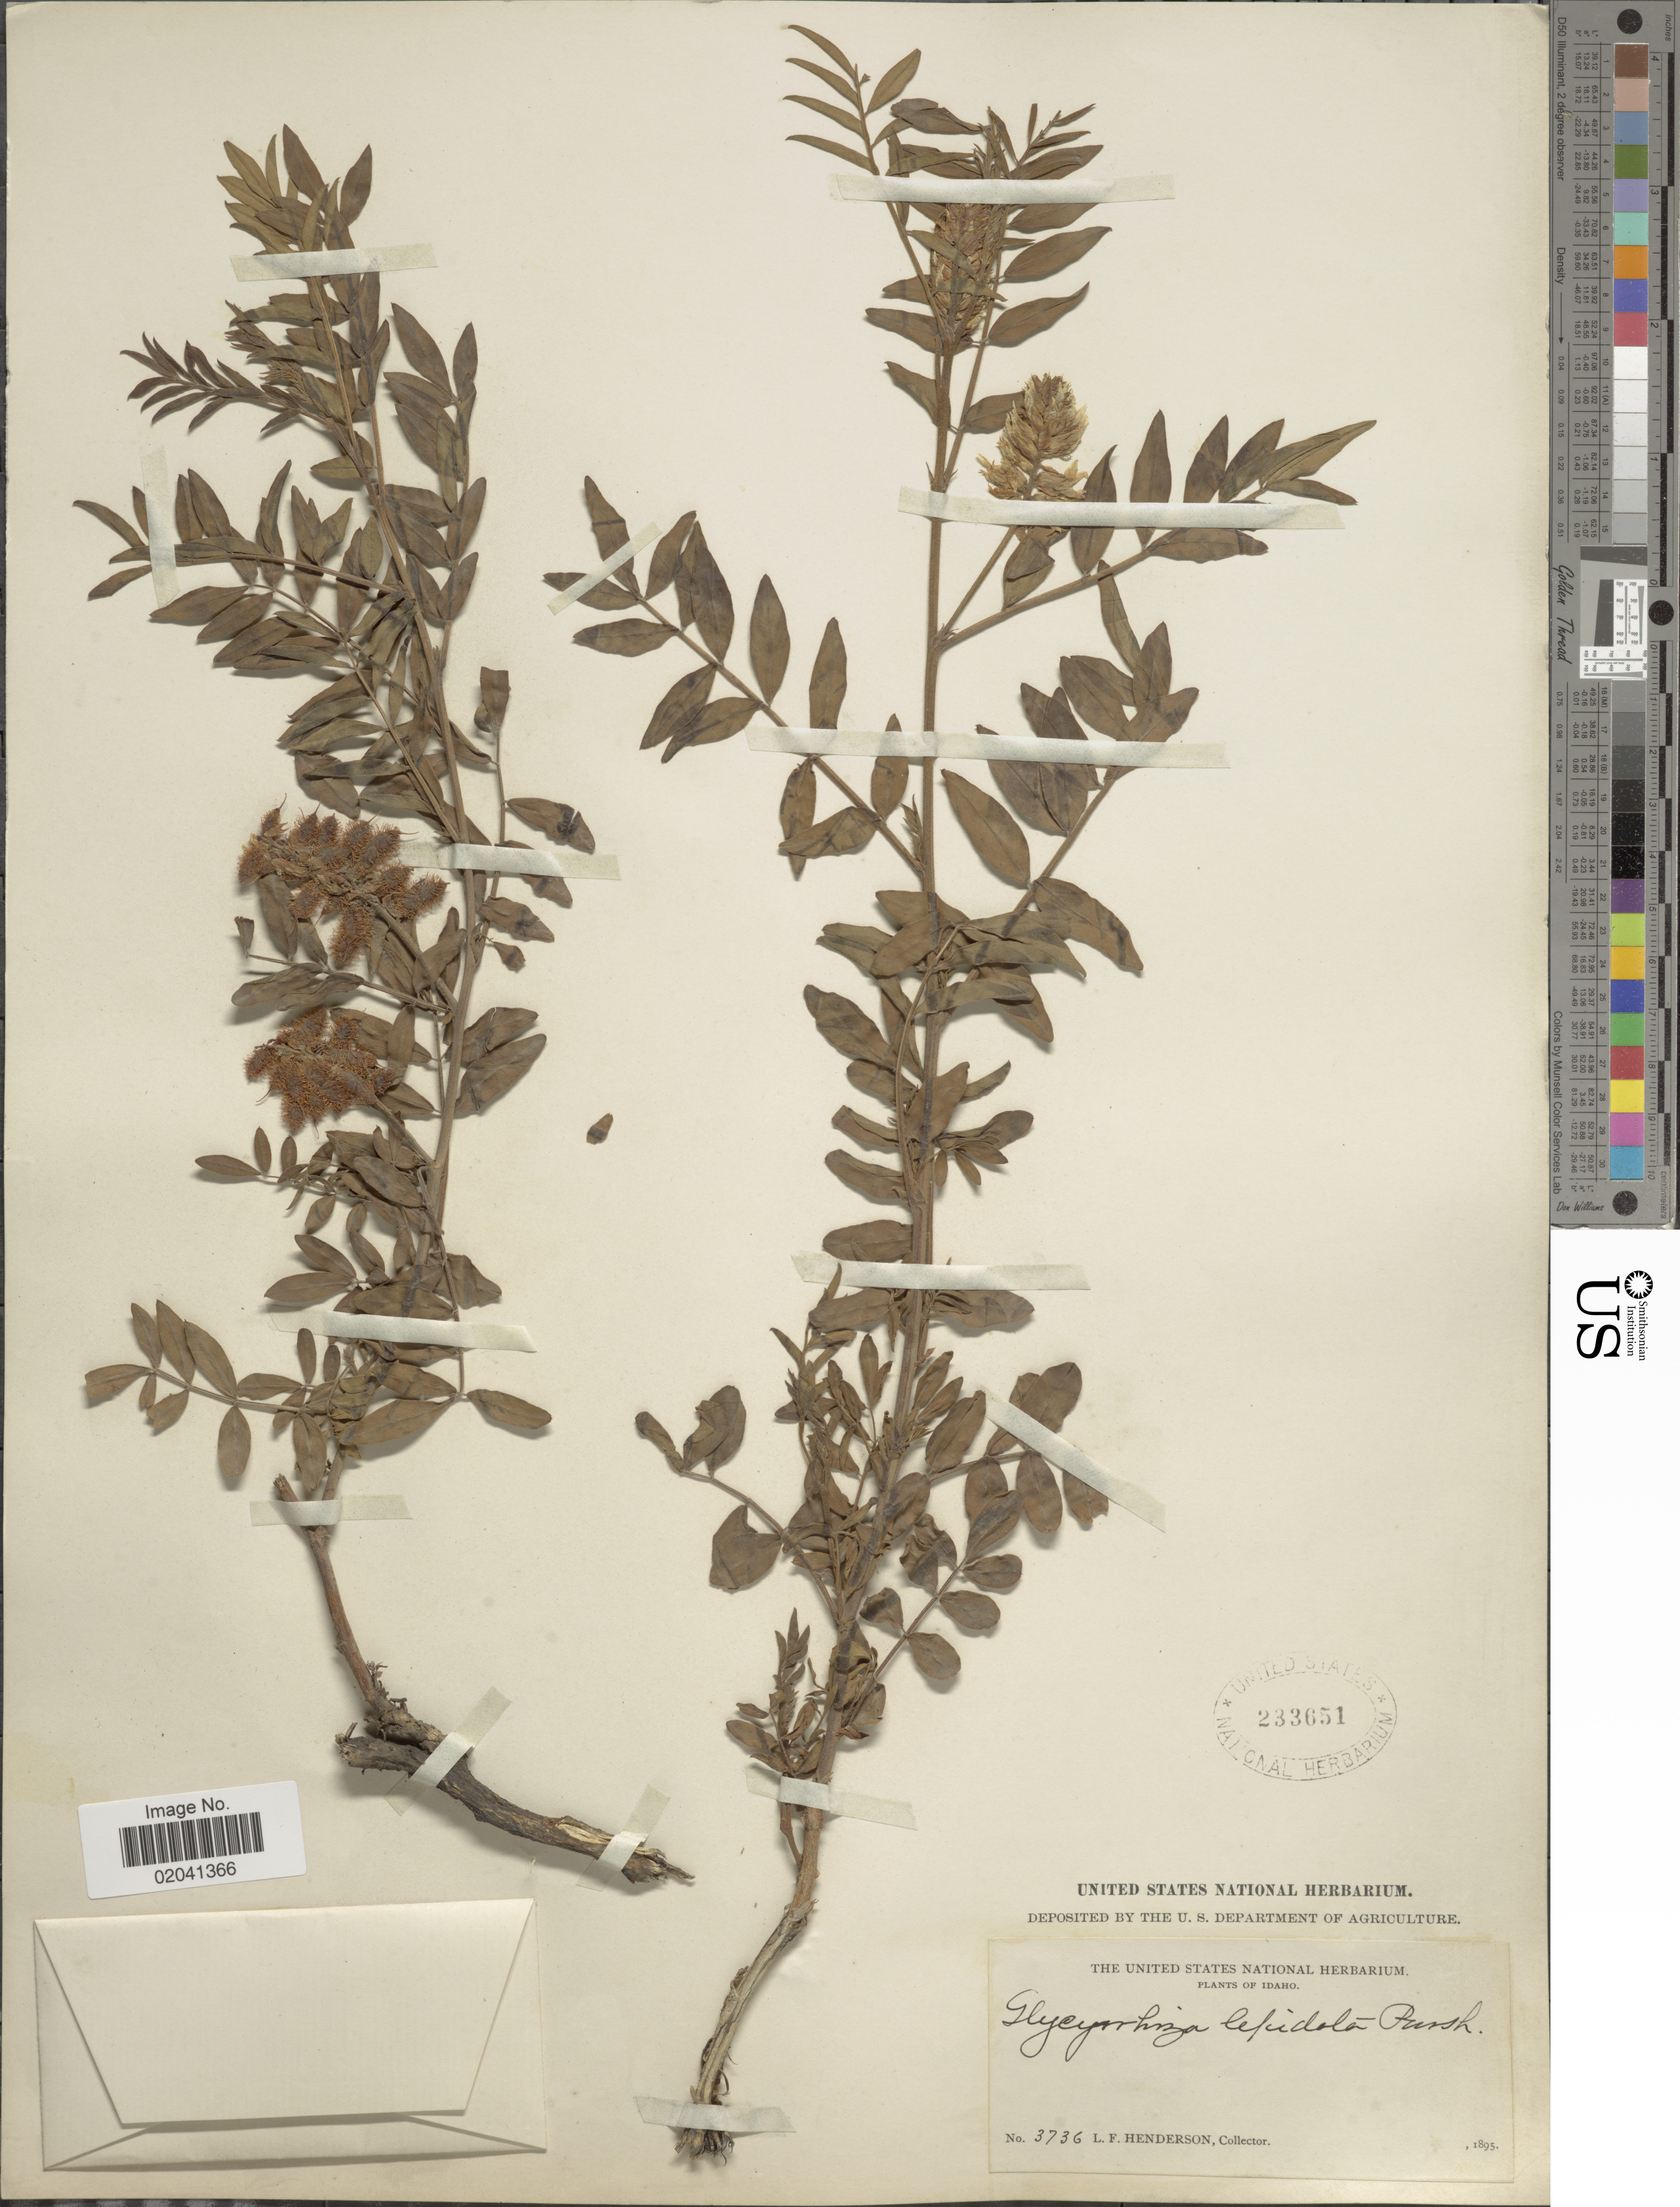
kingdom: Plantae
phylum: Tracheophyta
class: Magnoliopsida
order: Fabales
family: Fabaceae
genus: Glycyrrhiza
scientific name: Glycyrrhiza lepidota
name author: Pursh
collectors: L. Henderson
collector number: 3736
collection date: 1893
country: United States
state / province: Idaho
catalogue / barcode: US 233651